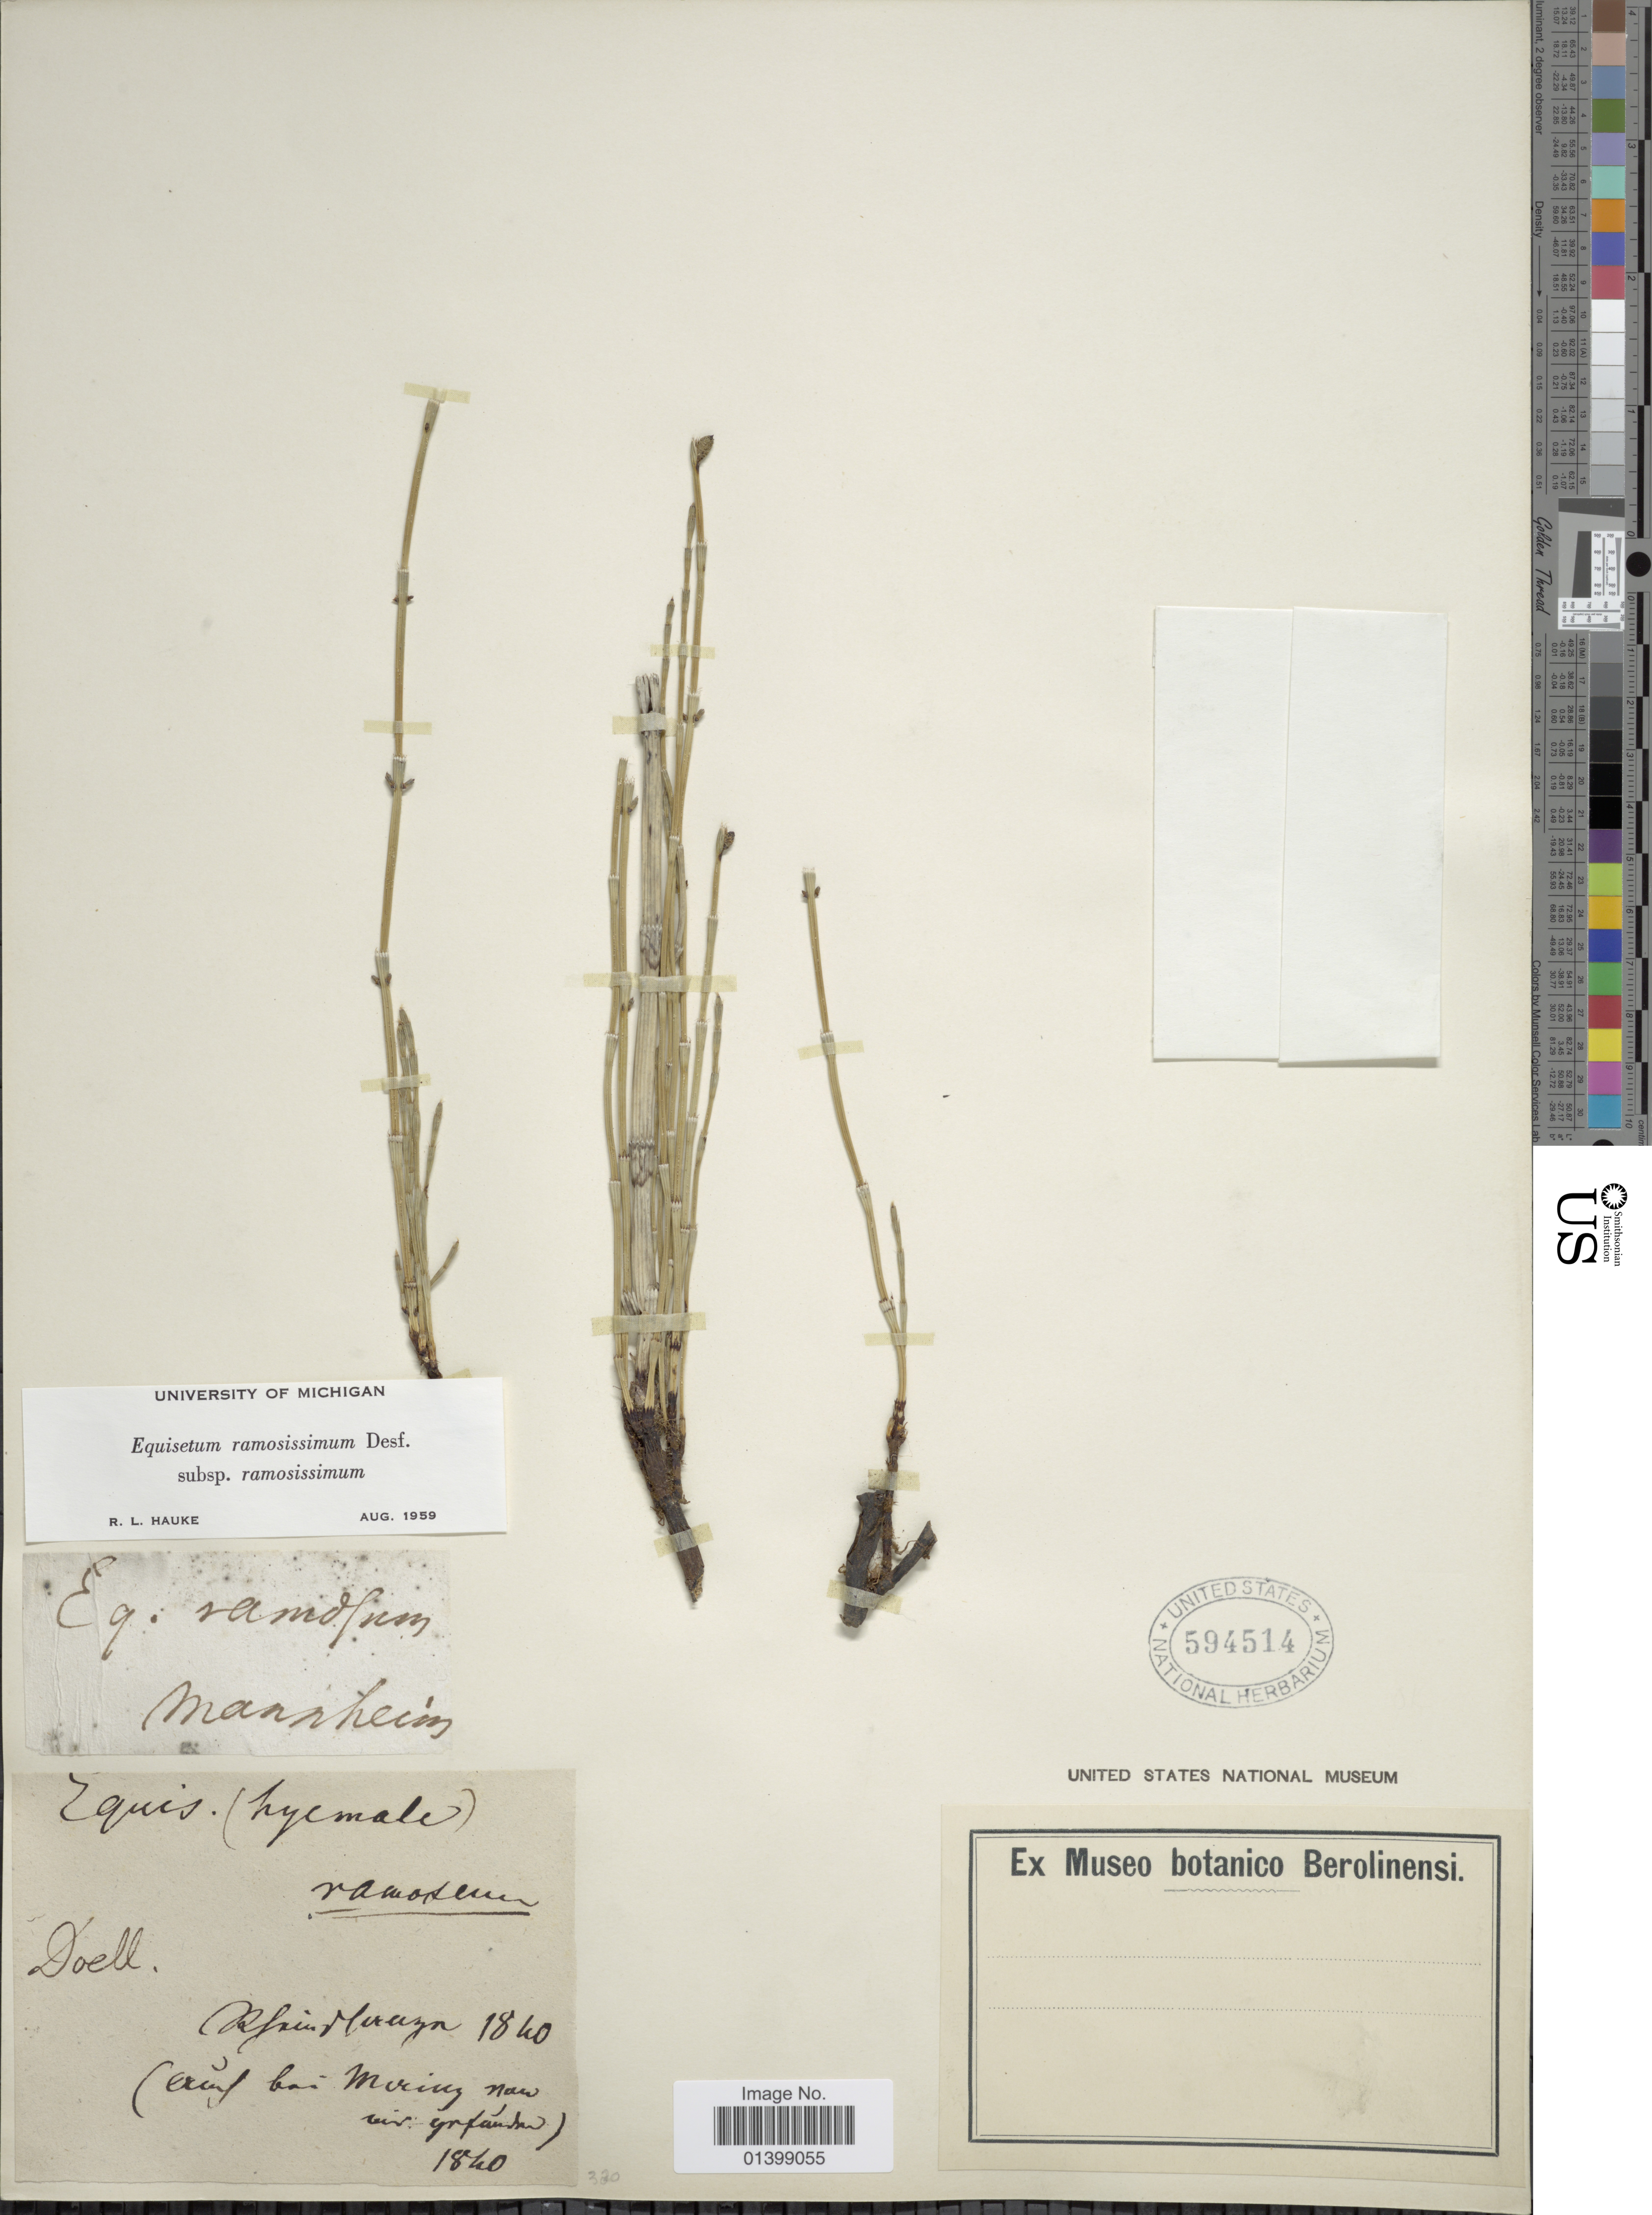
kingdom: Plantae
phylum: Tracheophyta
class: Polypodiopsida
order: Equisetales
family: Equisetaceae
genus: Equisetum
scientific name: Equisetum ramosissimum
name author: Desf.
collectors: Mannheim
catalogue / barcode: US 594514